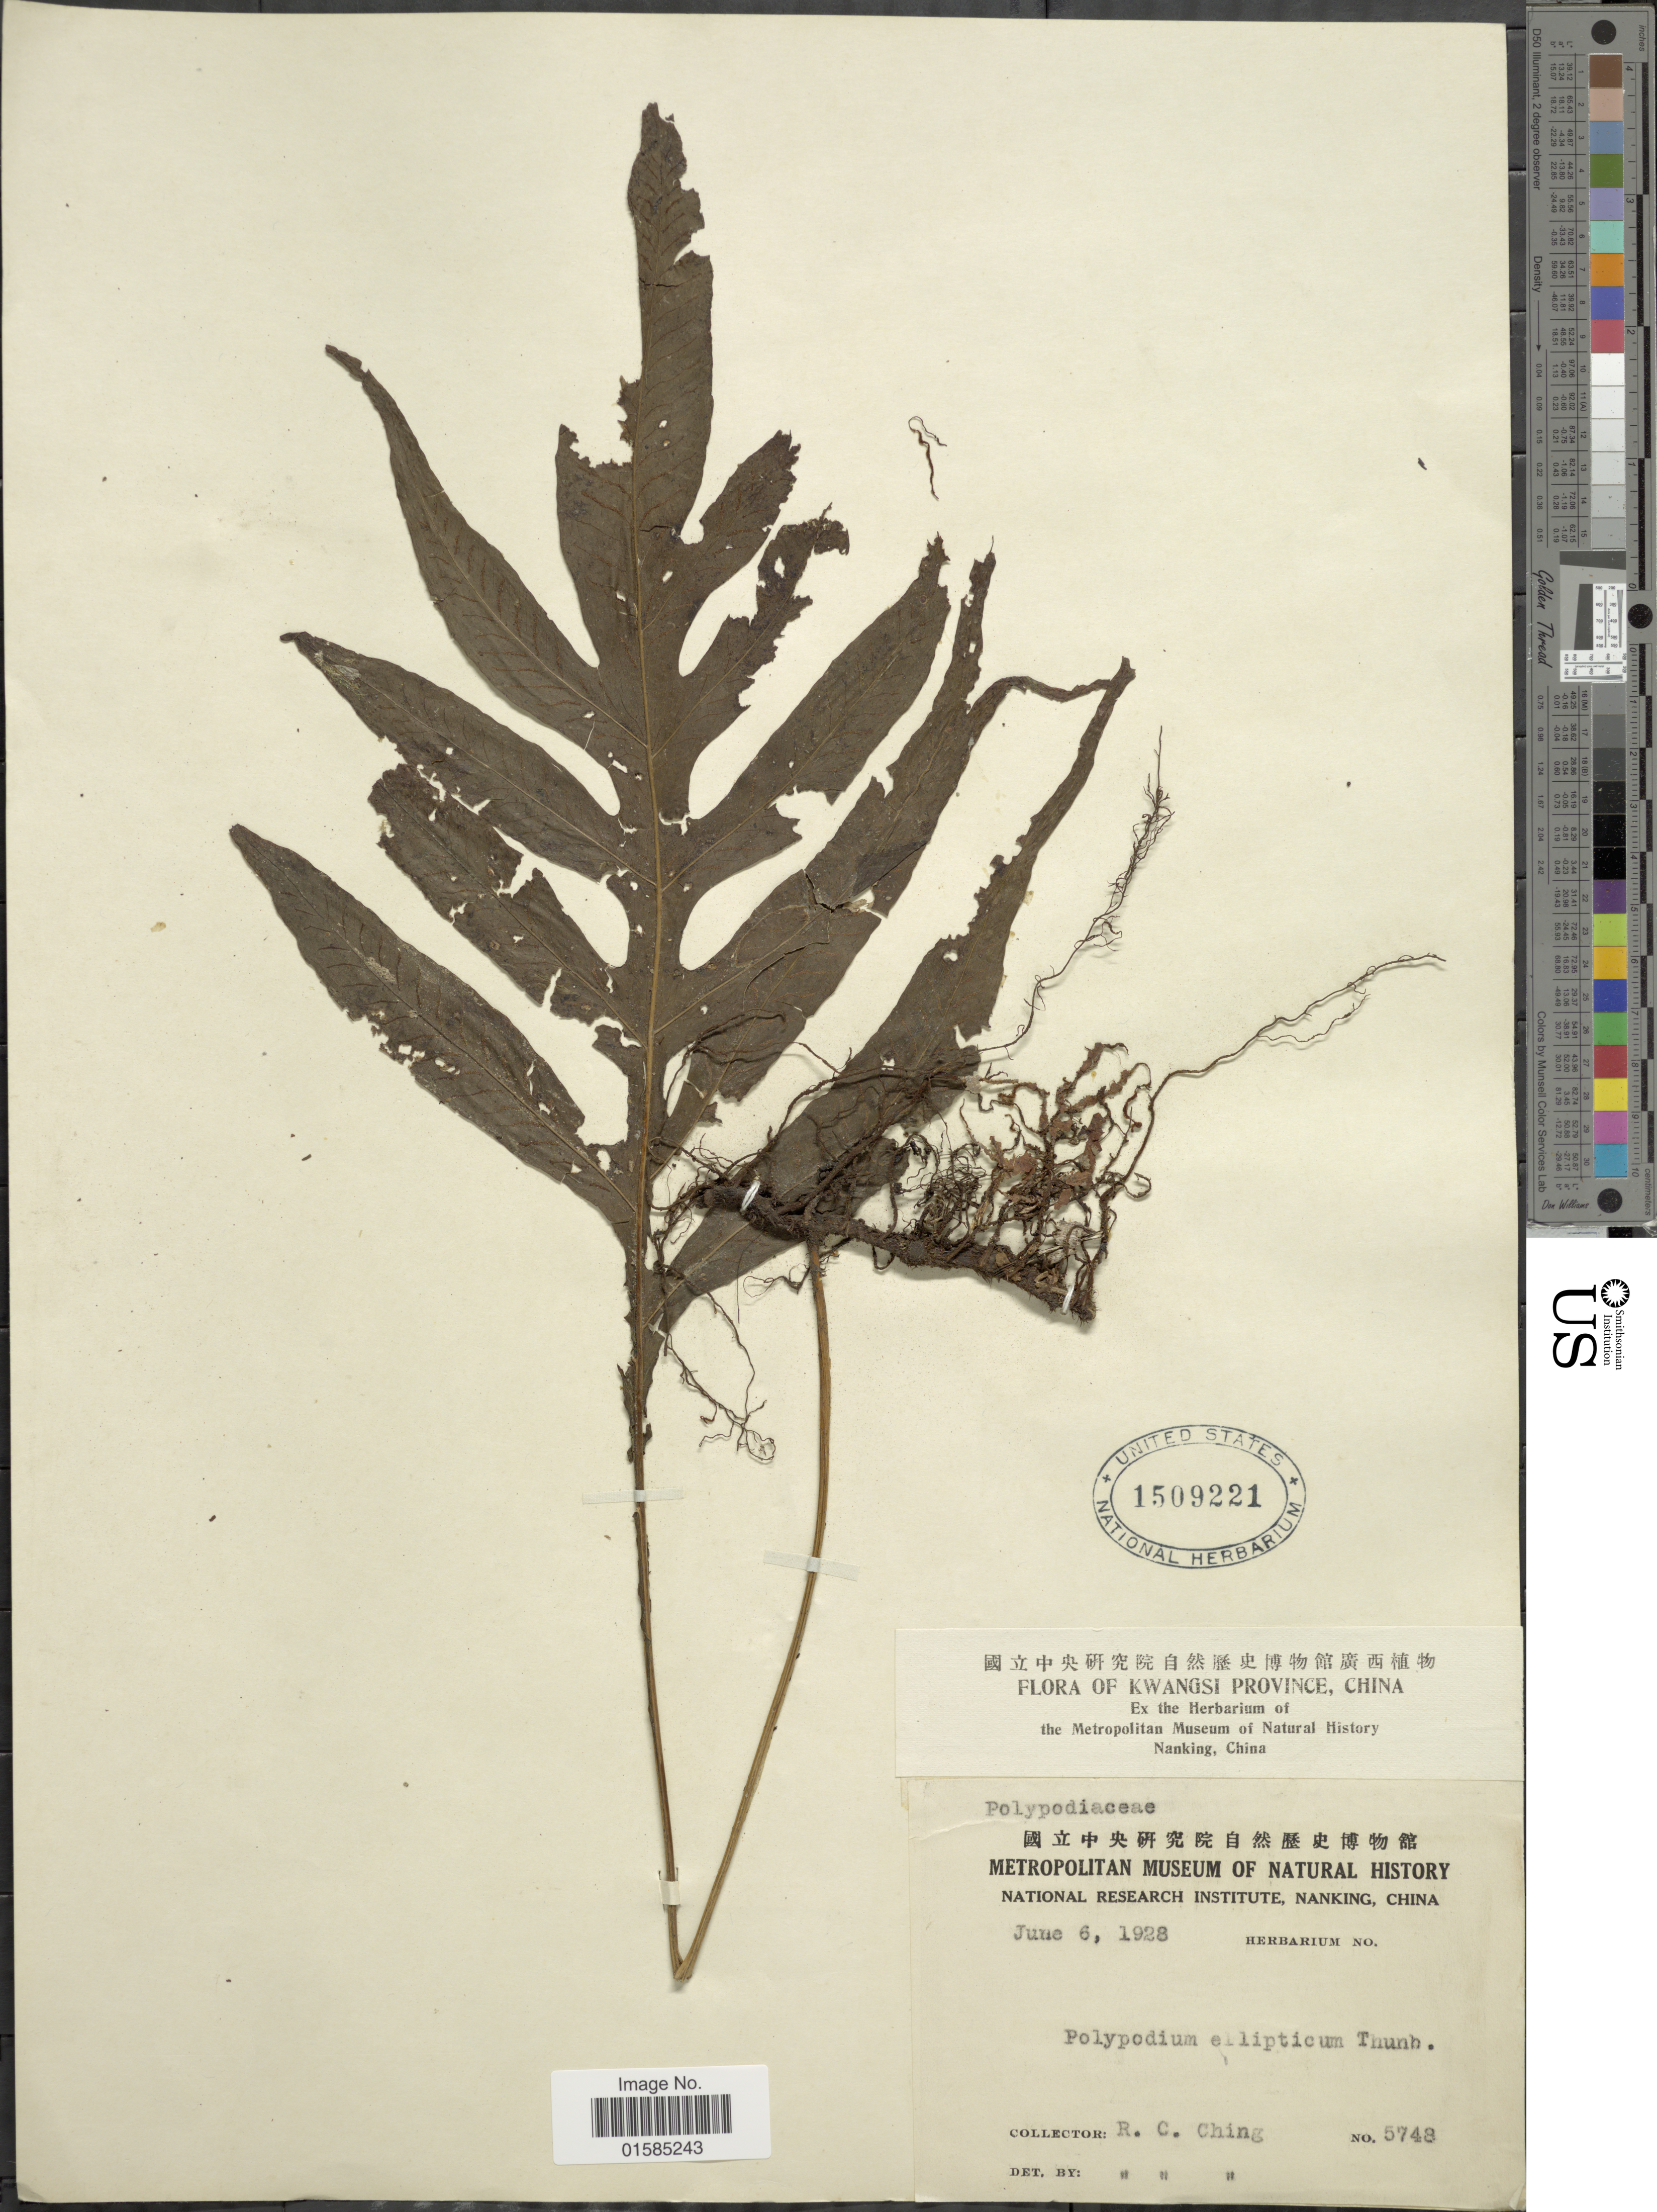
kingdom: Plantae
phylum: Tracheophyta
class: Polypodiopsida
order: Polypodiales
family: Polypodiaceae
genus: Leptochilus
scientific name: Leptochilus ellipticus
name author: (Thunb.) Noot.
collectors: R. C. Ching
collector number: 5748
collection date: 1928-06-06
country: China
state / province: Guangxi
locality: Kwangsi Province, China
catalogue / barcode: US 1509221